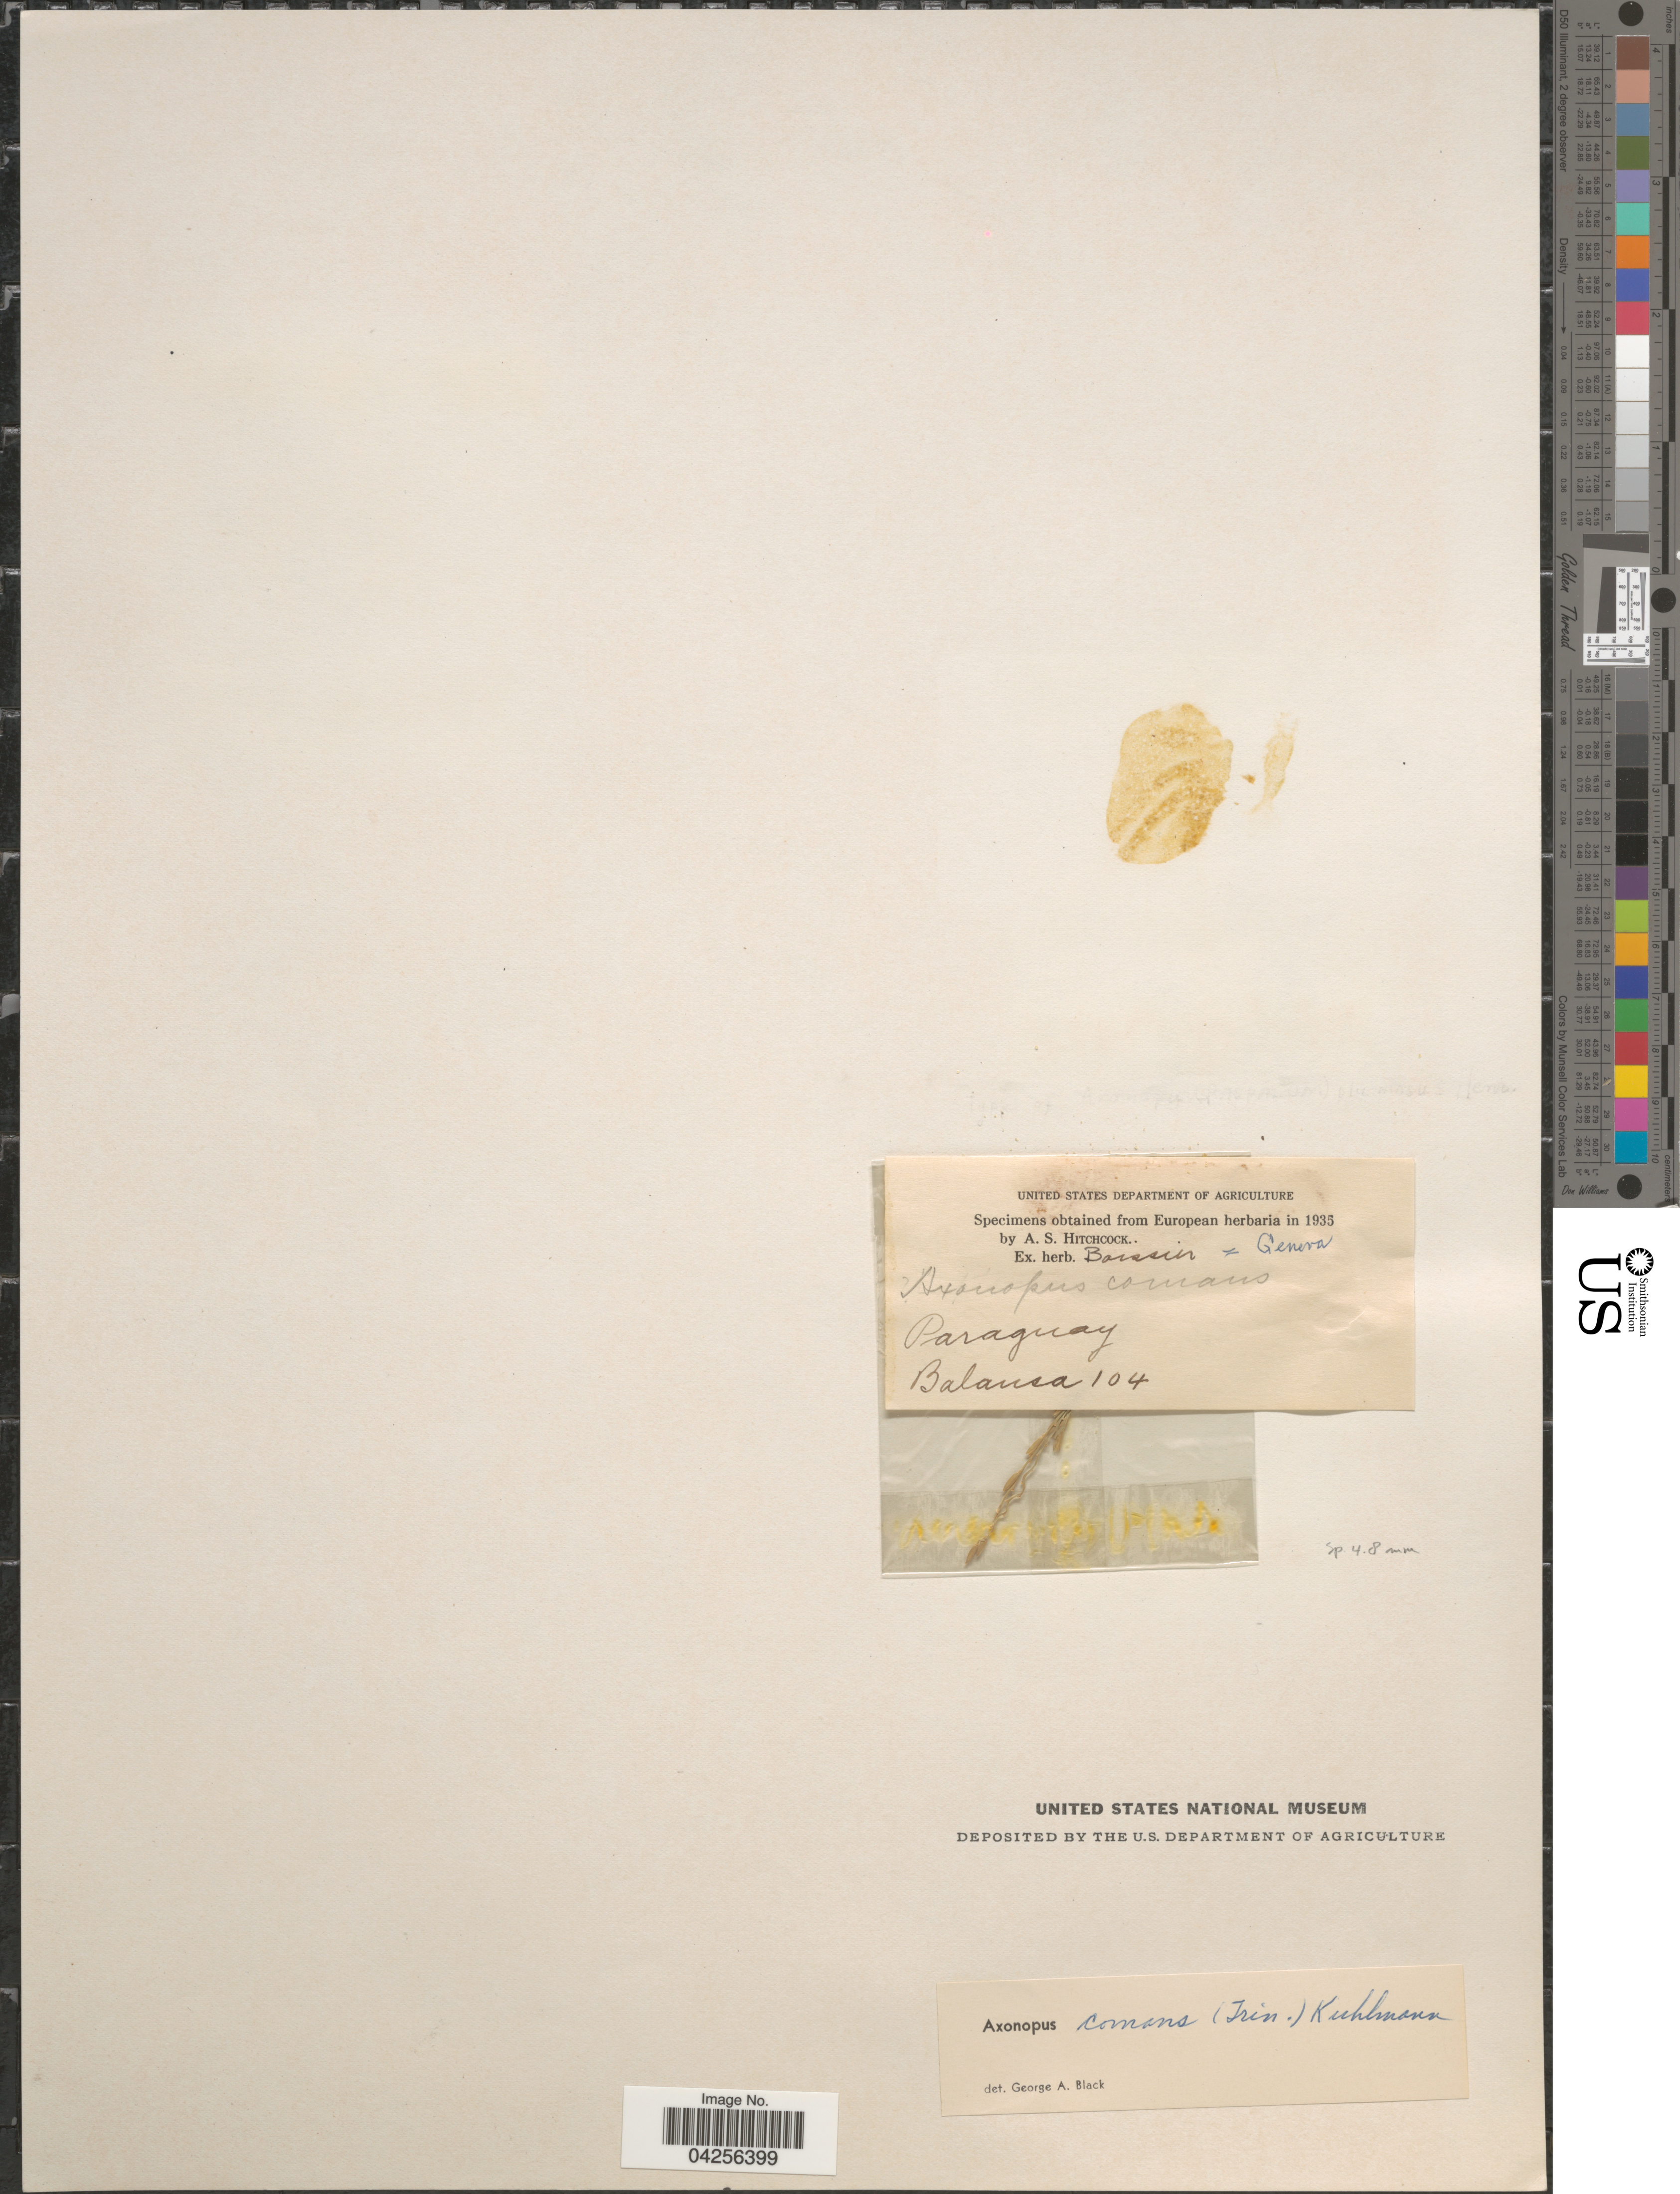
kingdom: Plantae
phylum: Tracheophyta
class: Liliopsida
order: Poales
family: Poaceae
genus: Axonopus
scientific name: Axonopus comans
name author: (Trin. ex Döll) Kuhlm.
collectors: -. Balansa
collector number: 104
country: Paraguay